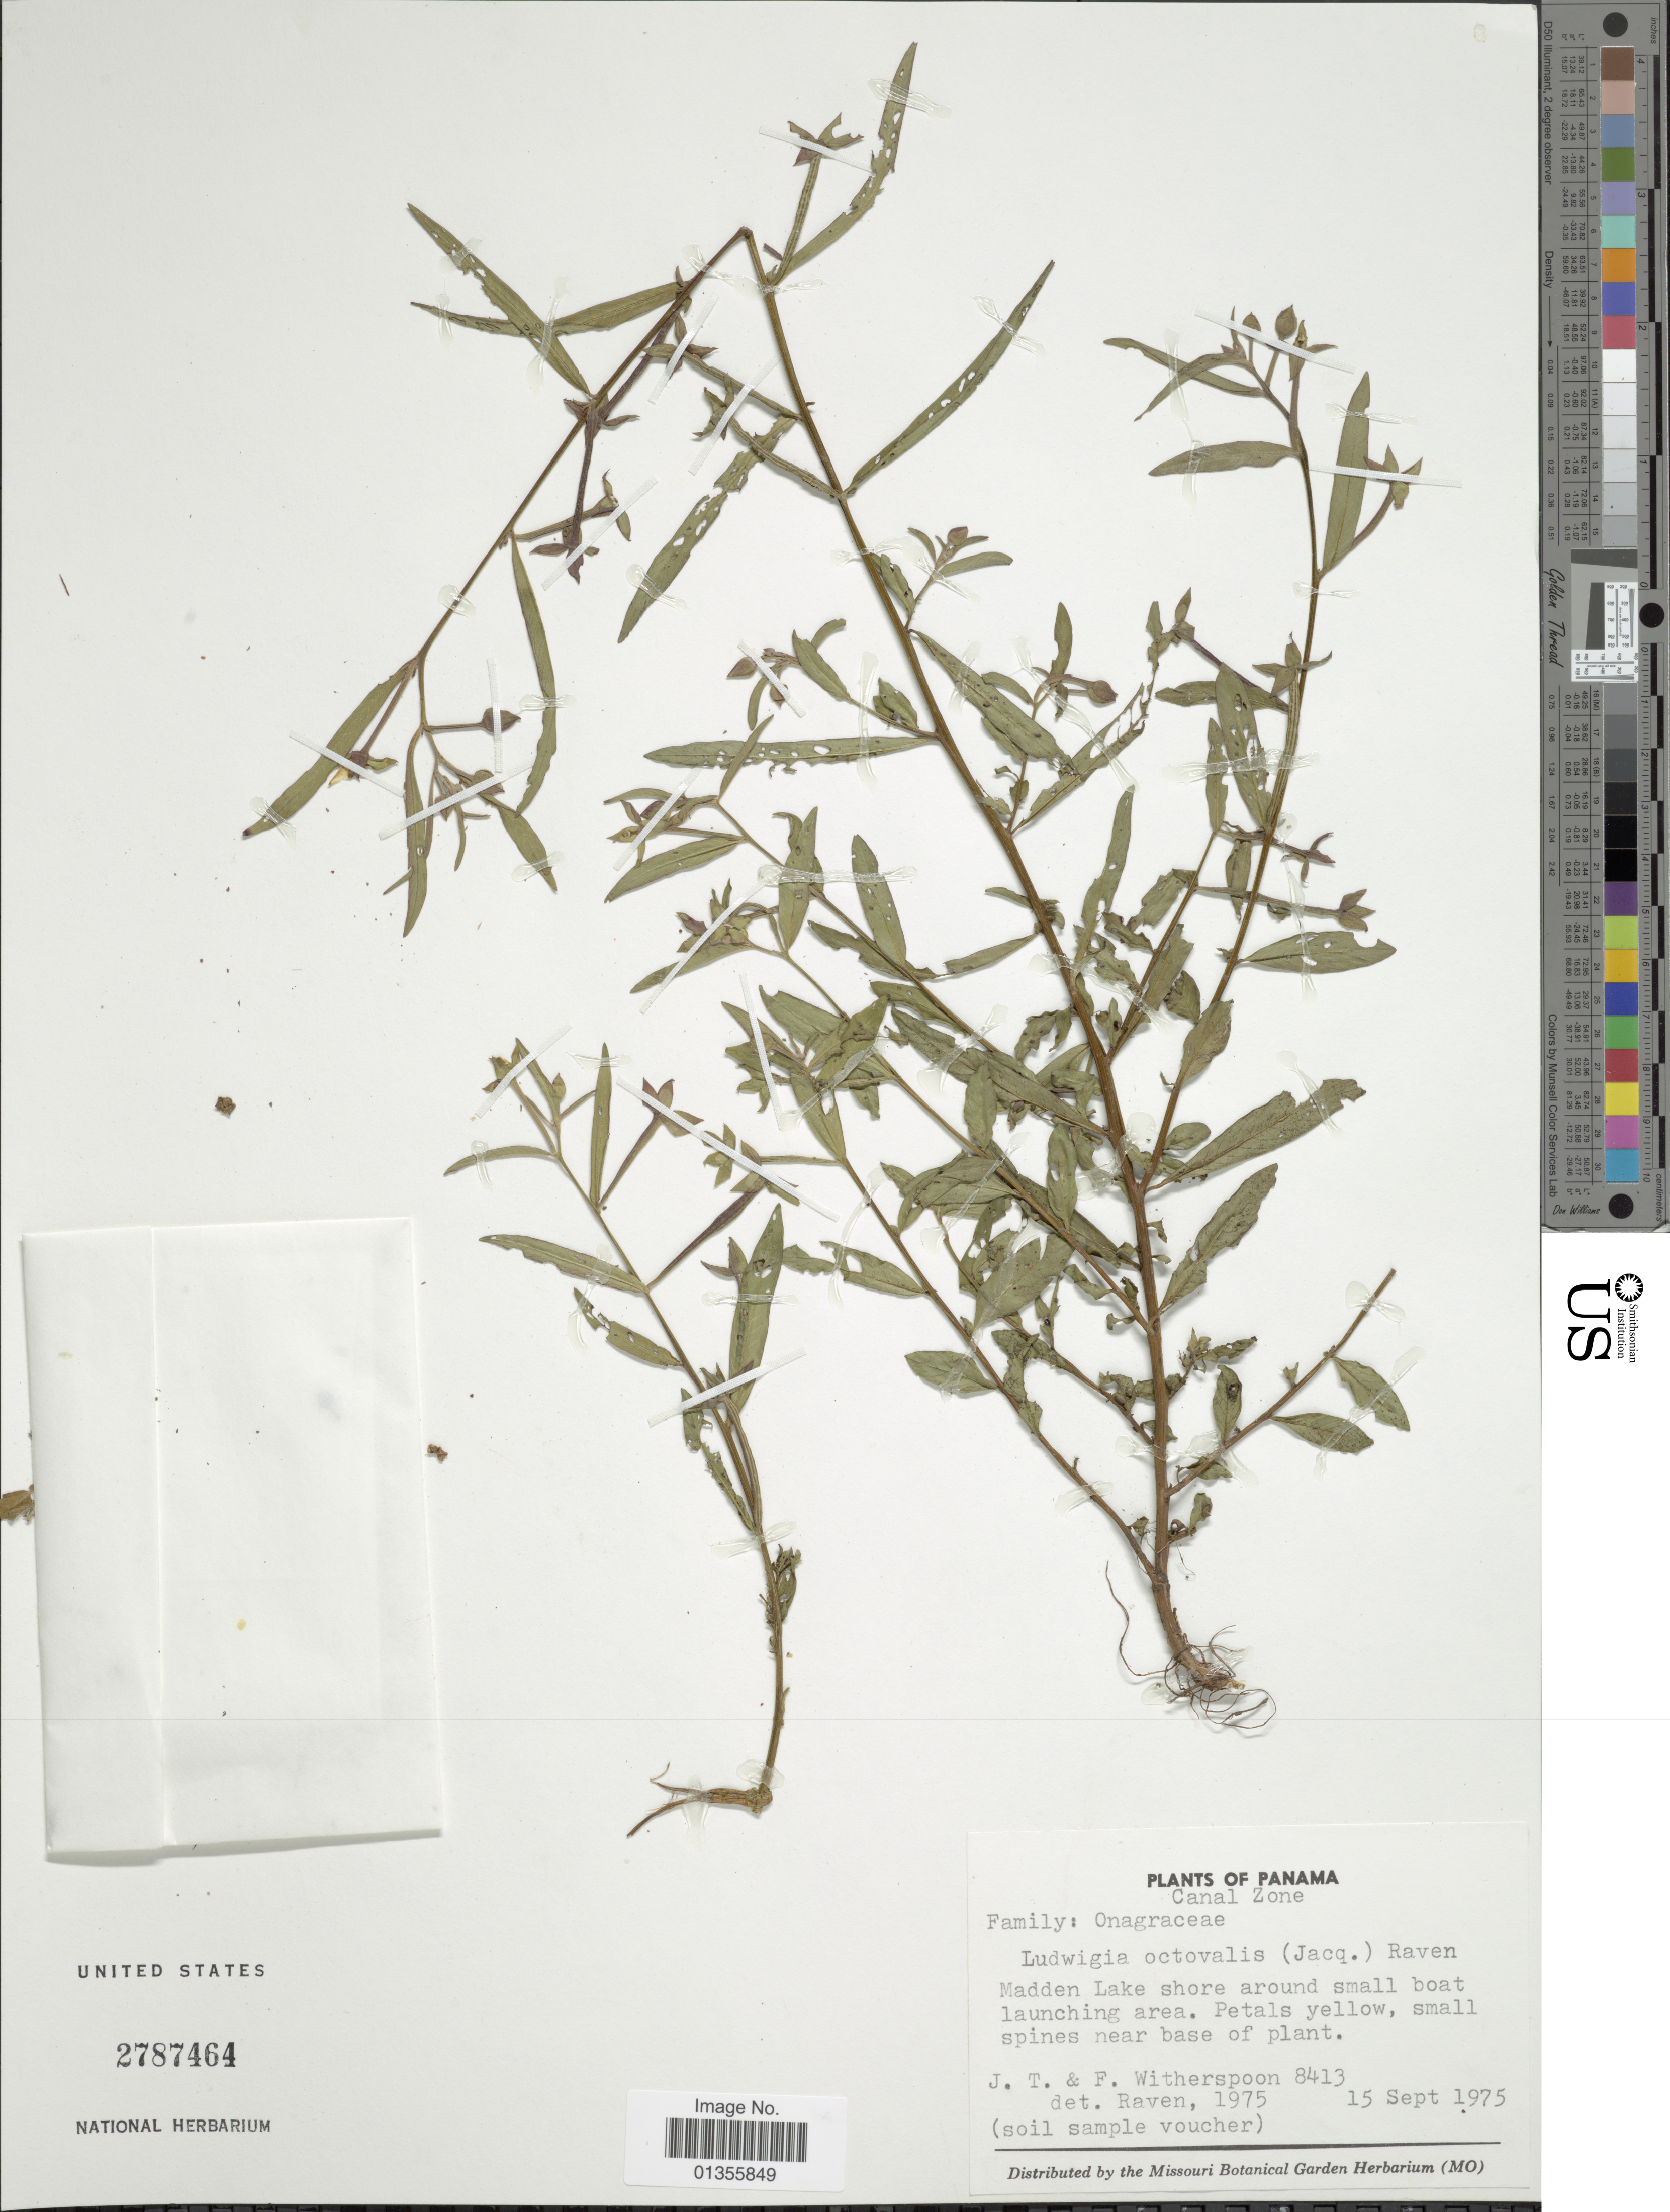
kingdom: Plantae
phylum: Tracheophyta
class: Magnoliopsida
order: Myrtales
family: Onagraceae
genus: Ludwigia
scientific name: Ludwigia octovalvis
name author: (Jacq.) P.H. Raven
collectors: J. Witherspoon & F. Witherspoon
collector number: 8413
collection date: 1975-09-15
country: Panama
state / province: Colón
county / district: Canal Zone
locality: Madden Lake shore around small boat launching area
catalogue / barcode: US 2787464